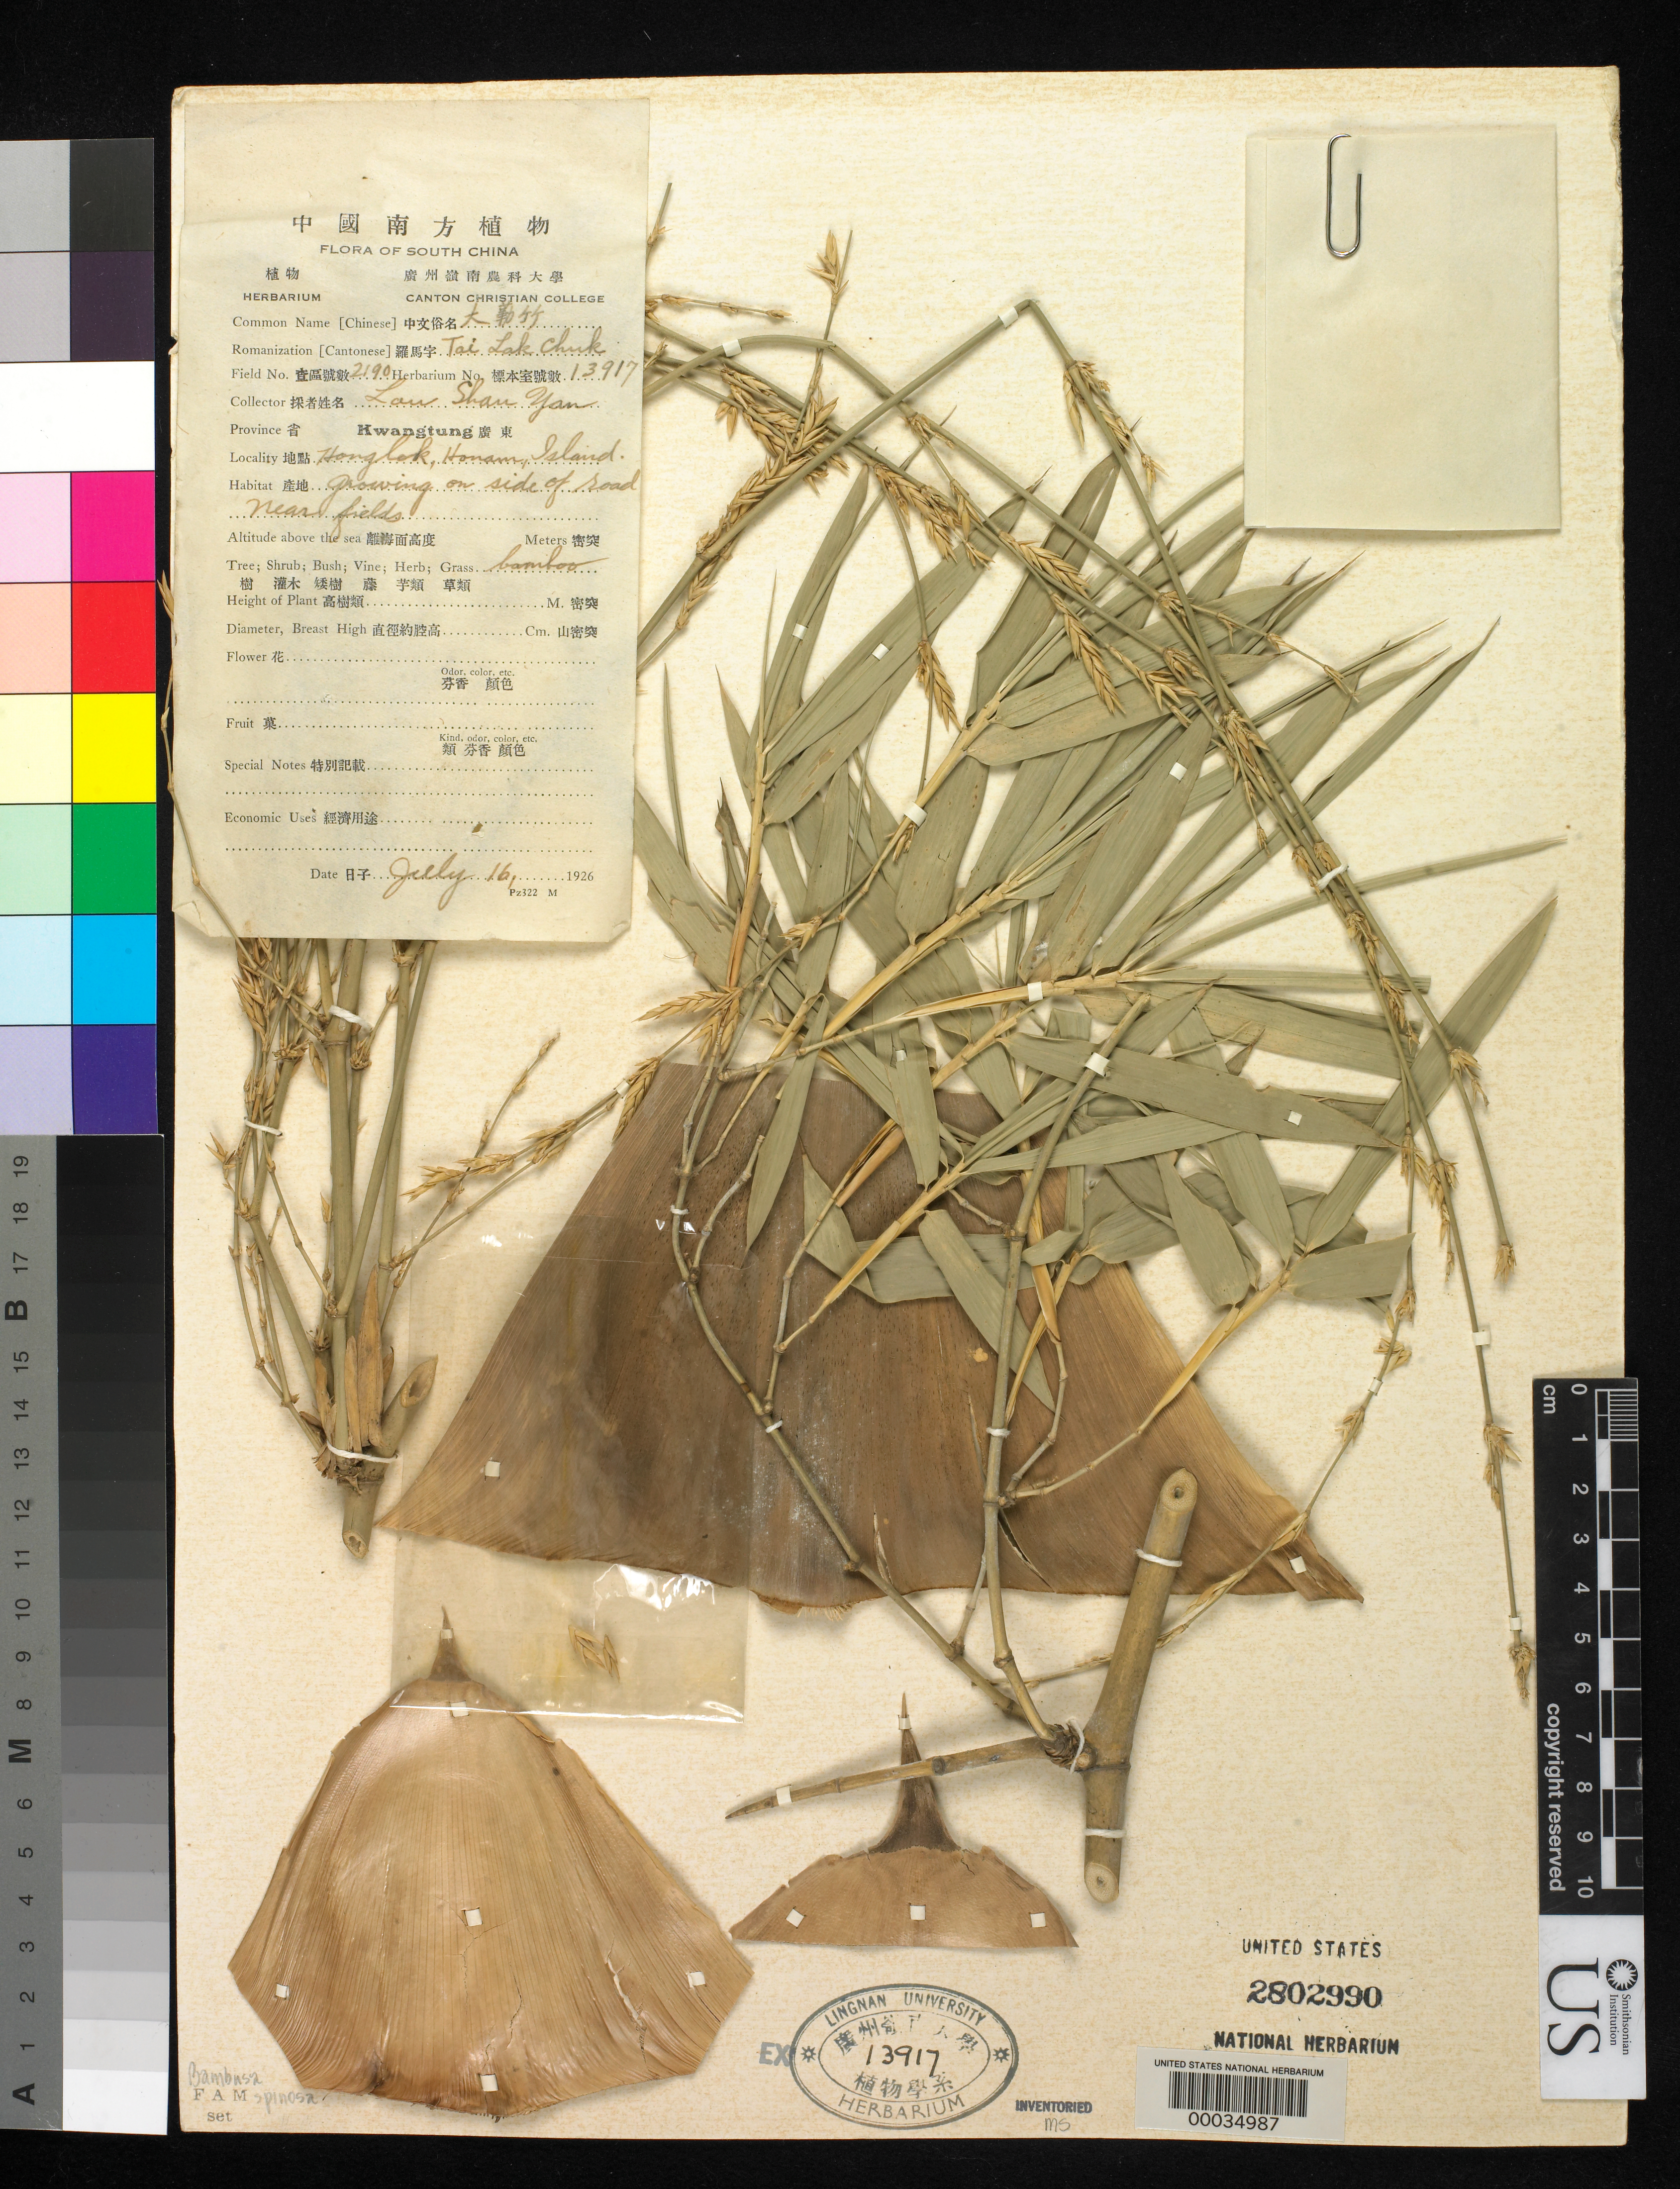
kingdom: Plantae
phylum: Tracheophyta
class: Liliopsida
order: Poales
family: Poaceae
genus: Bambusa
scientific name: Bambusa spinosa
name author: Roxb.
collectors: S. Y. Lau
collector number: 2190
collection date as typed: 16 Jul 1926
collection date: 1926-07-16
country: China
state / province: Guangdong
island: Honam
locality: Honglok, honam isl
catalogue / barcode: US 2802990